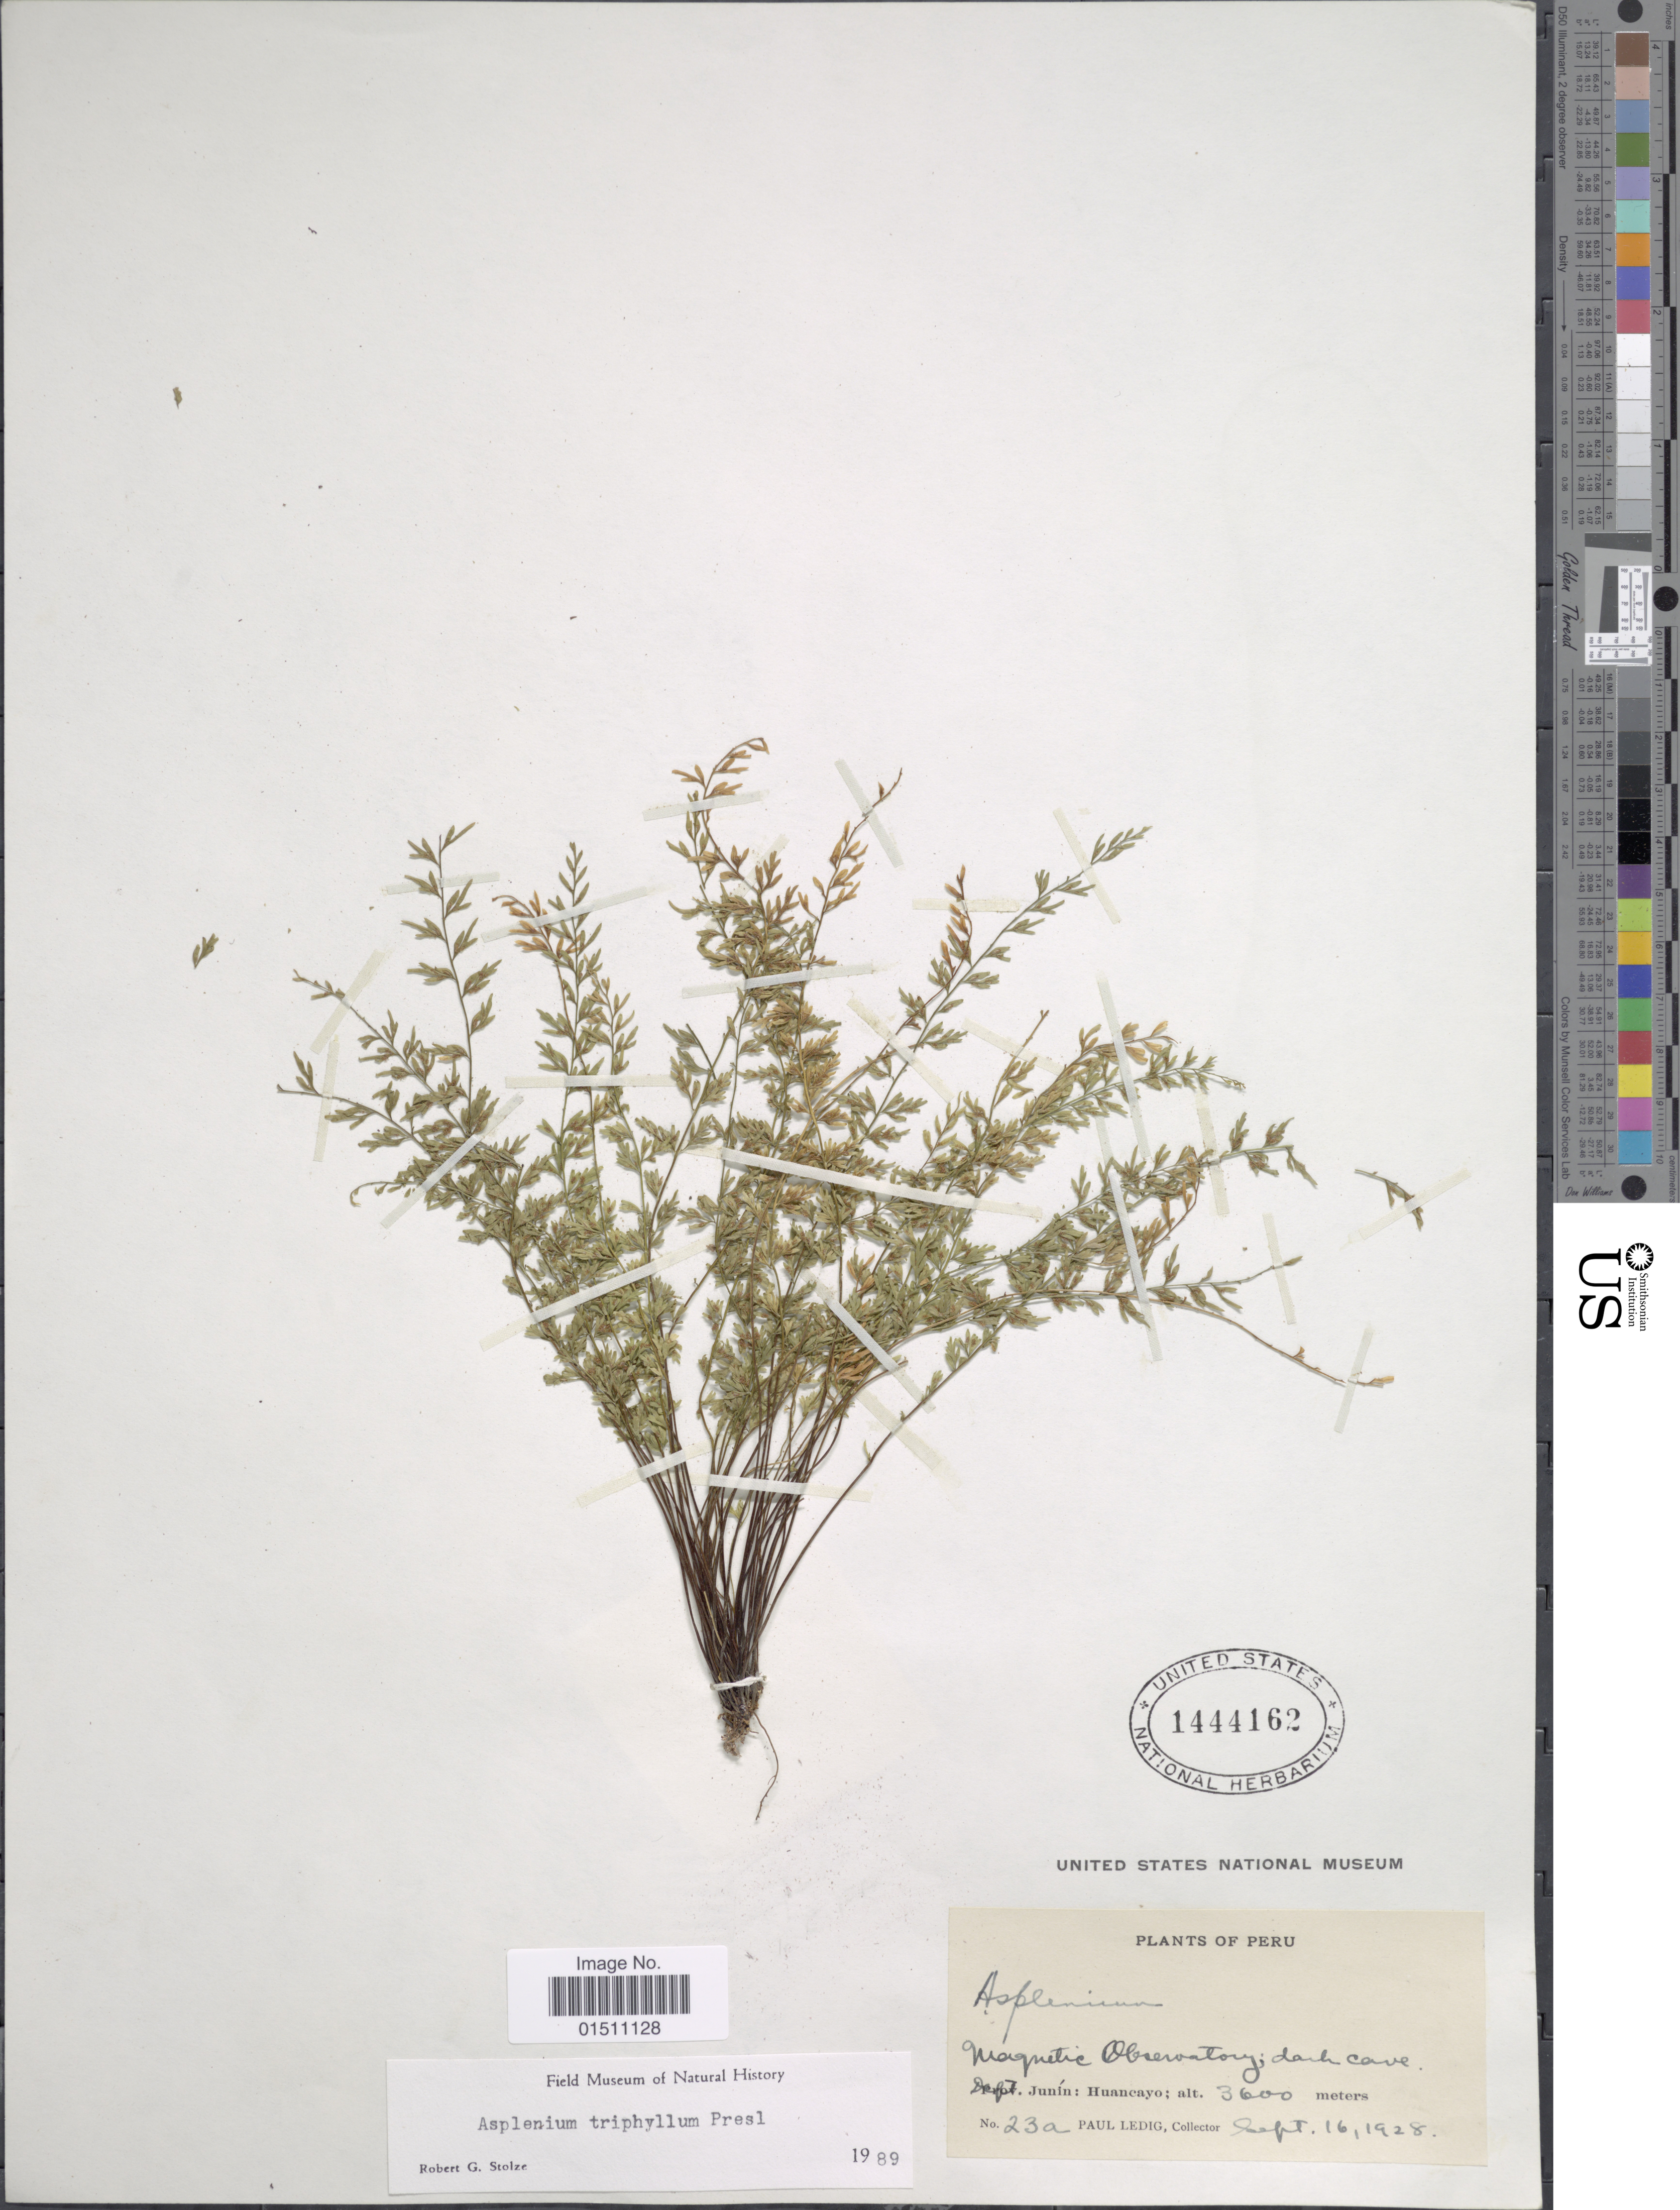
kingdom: Plantae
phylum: Tracheophyta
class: Polypodiopsida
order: Polypodiales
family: Aspleniaceae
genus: Asplenium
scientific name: Asplenium haenkeanum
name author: (C. Presl) Hieron.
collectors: P. Ledig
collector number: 23a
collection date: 1928-09-16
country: Peru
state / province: Junín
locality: Peru, Dept. Junín: Huancayo.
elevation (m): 3600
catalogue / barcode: US 1444162